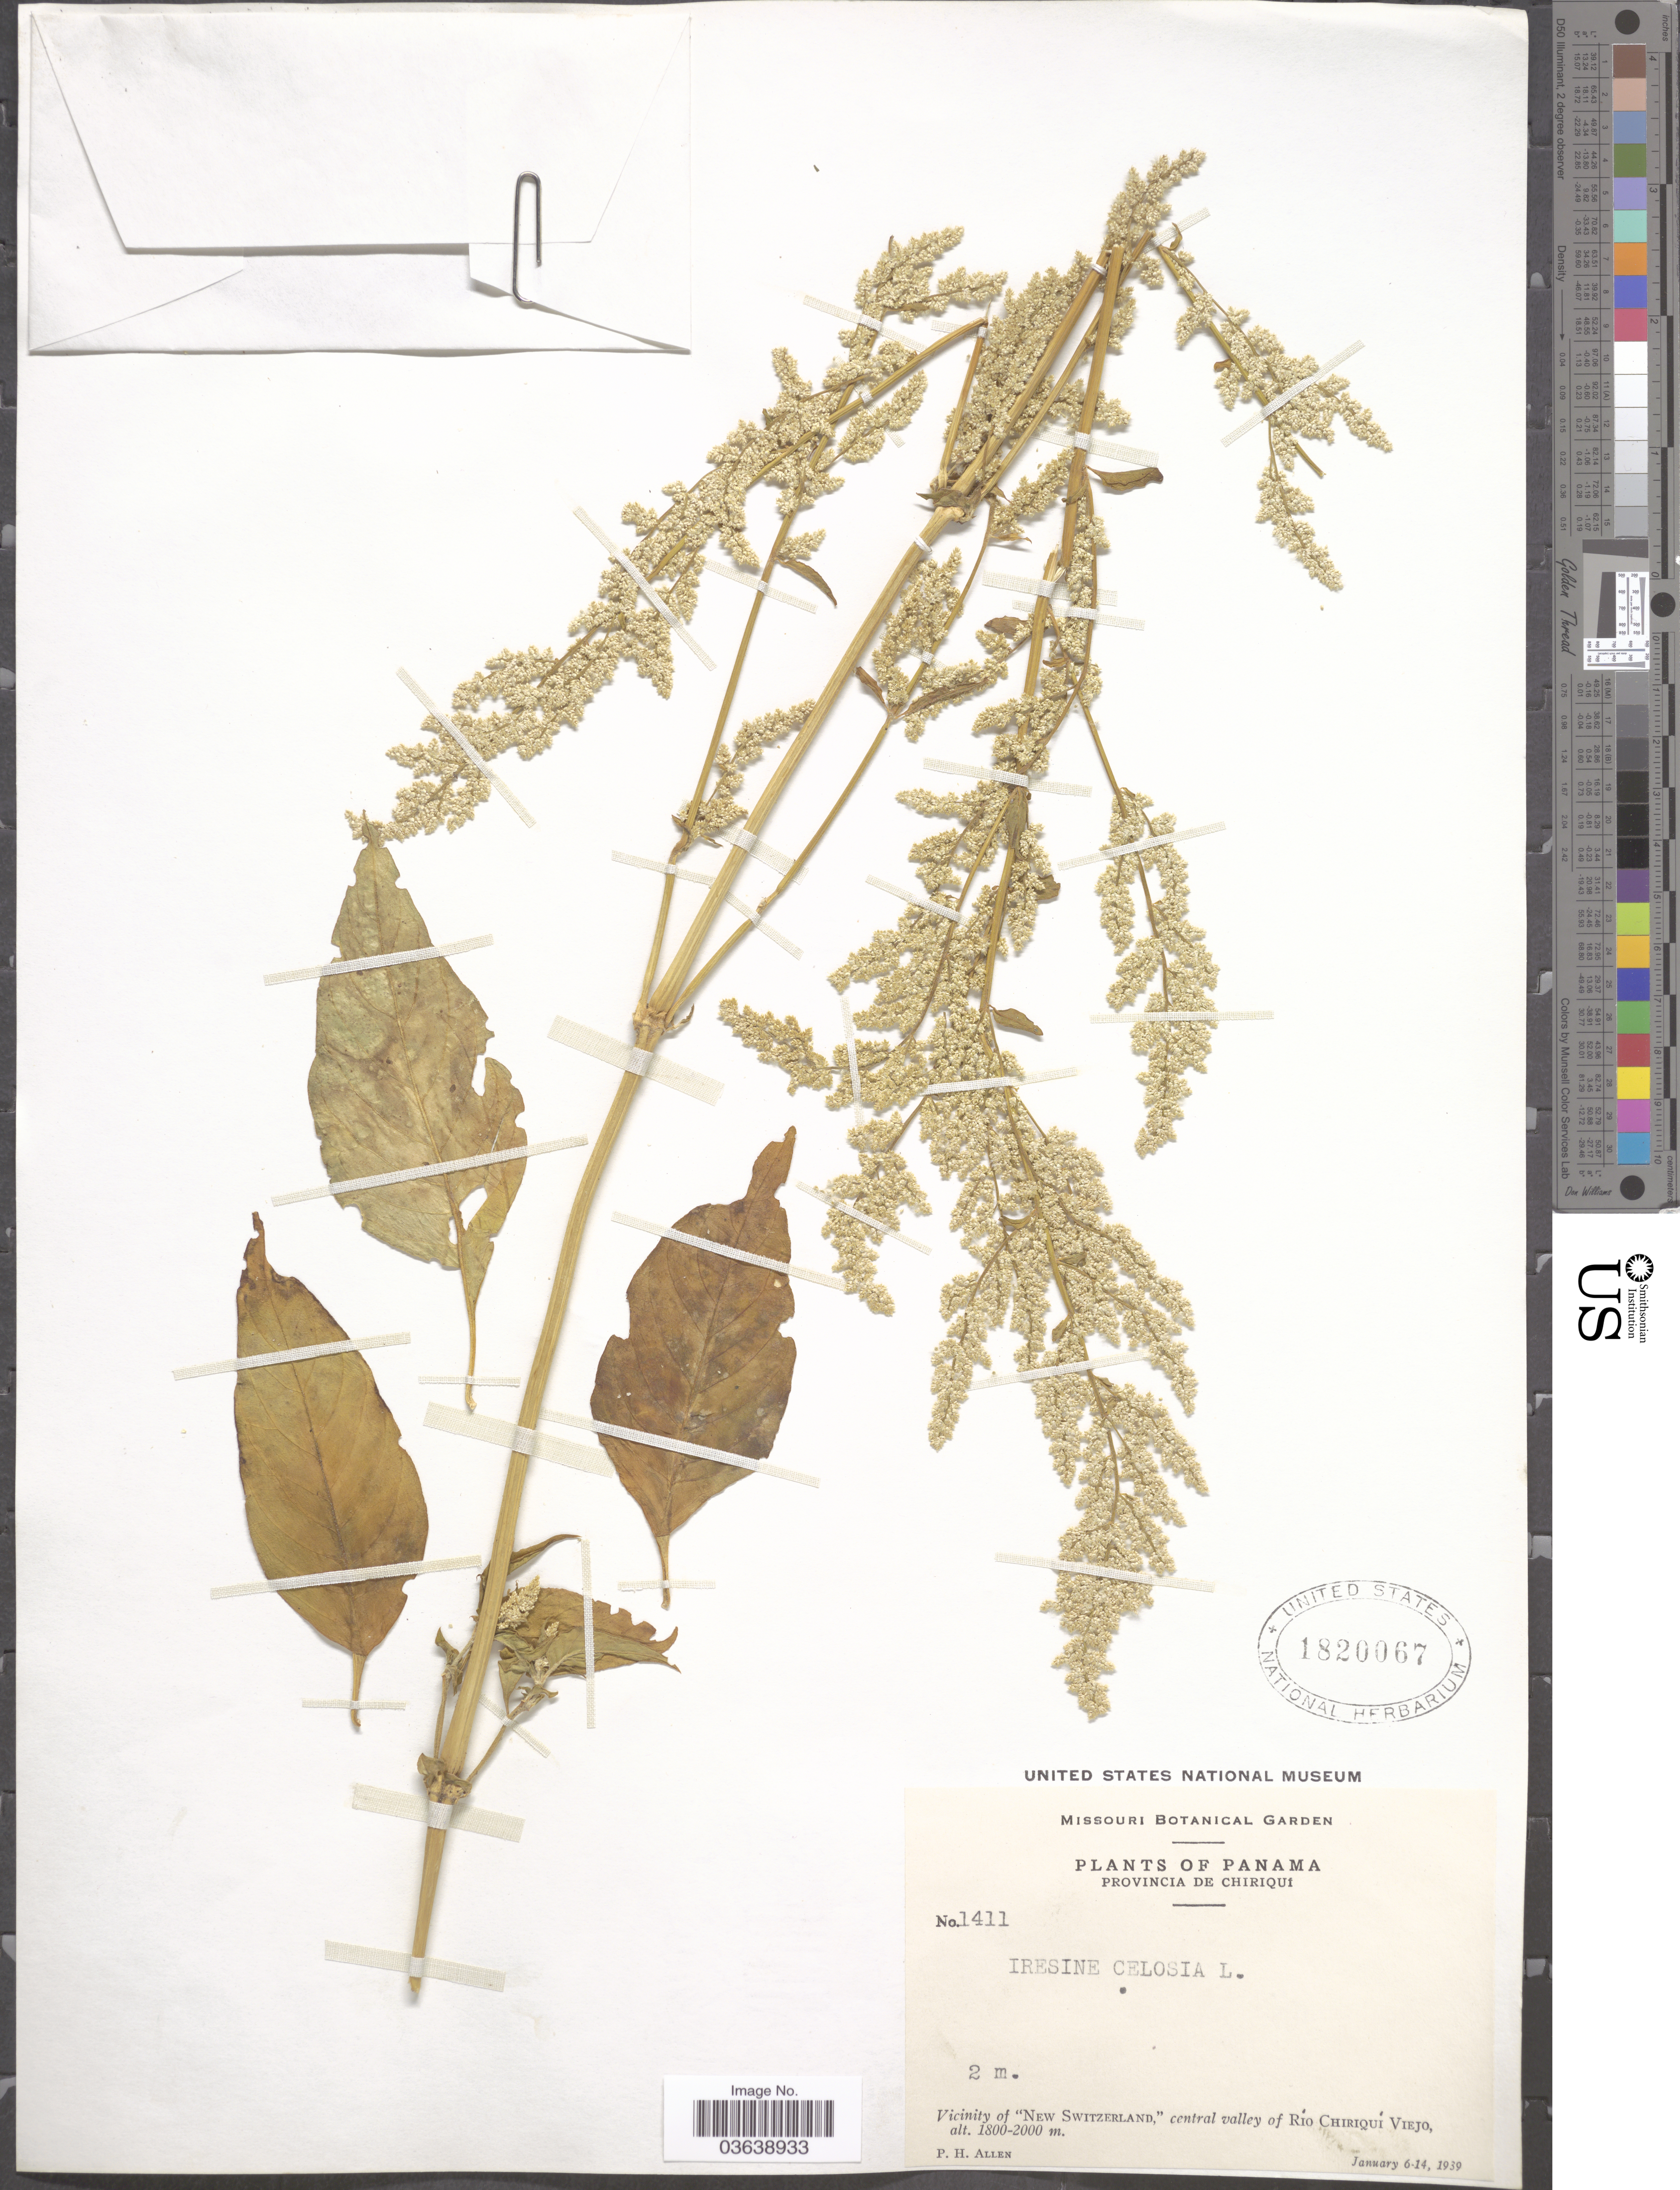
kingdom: Plantae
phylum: Tracheophyta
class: Magnoliopsida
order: Caryophyllales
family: Amaranthaceae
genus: Iresine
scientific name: Iresine celosia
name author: L.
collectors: P. H. Allen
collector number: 1411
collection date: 1939-01-06/1939-01-14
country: Panama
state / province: Chiriqui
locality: Vicinity of "New Switzerland," central valley of Río Chiriquí Viejo.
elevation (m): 1800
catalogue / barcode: US 1820067